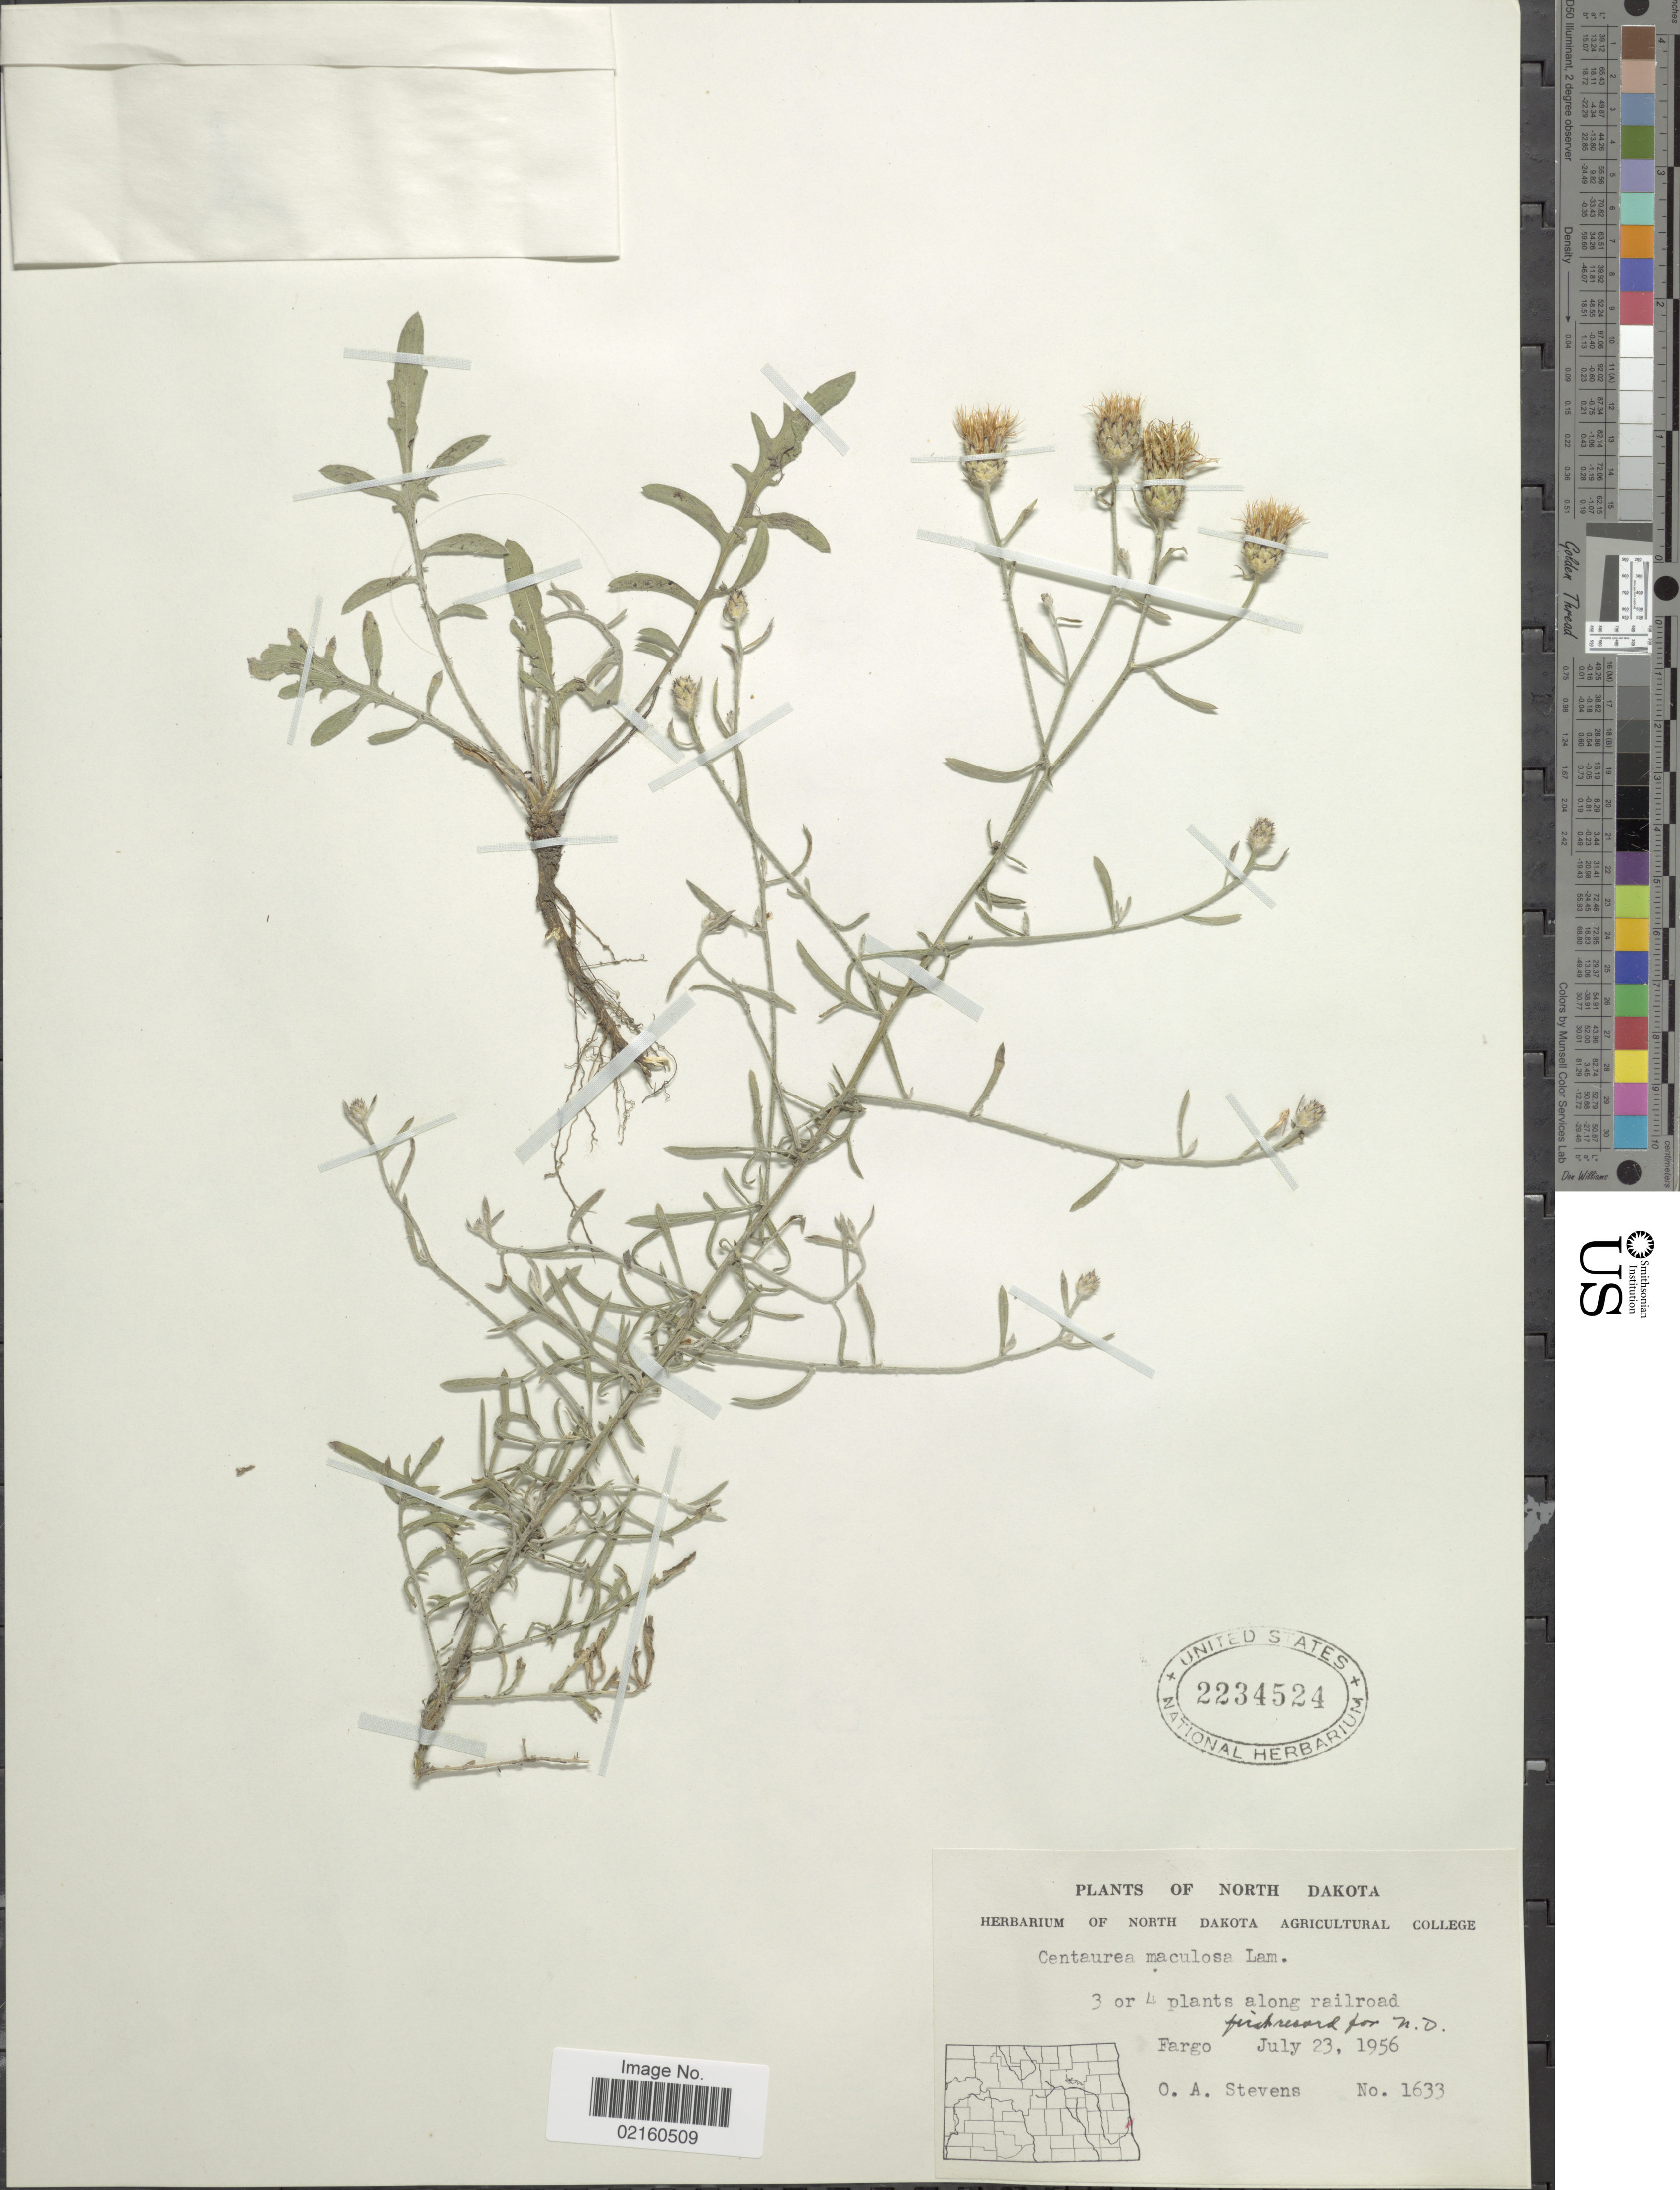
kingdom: Plantae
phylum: Tracheophyta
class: Magnoliopsida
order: Asterales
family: Asteraceae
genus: Centaurea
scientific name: Centaurea stoebe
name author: L.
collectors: O. A. Stevens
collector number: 1633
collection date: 1956-07-23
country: United States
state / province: North Dakota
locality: Along railroad, Fargo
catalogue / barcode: US 2234524